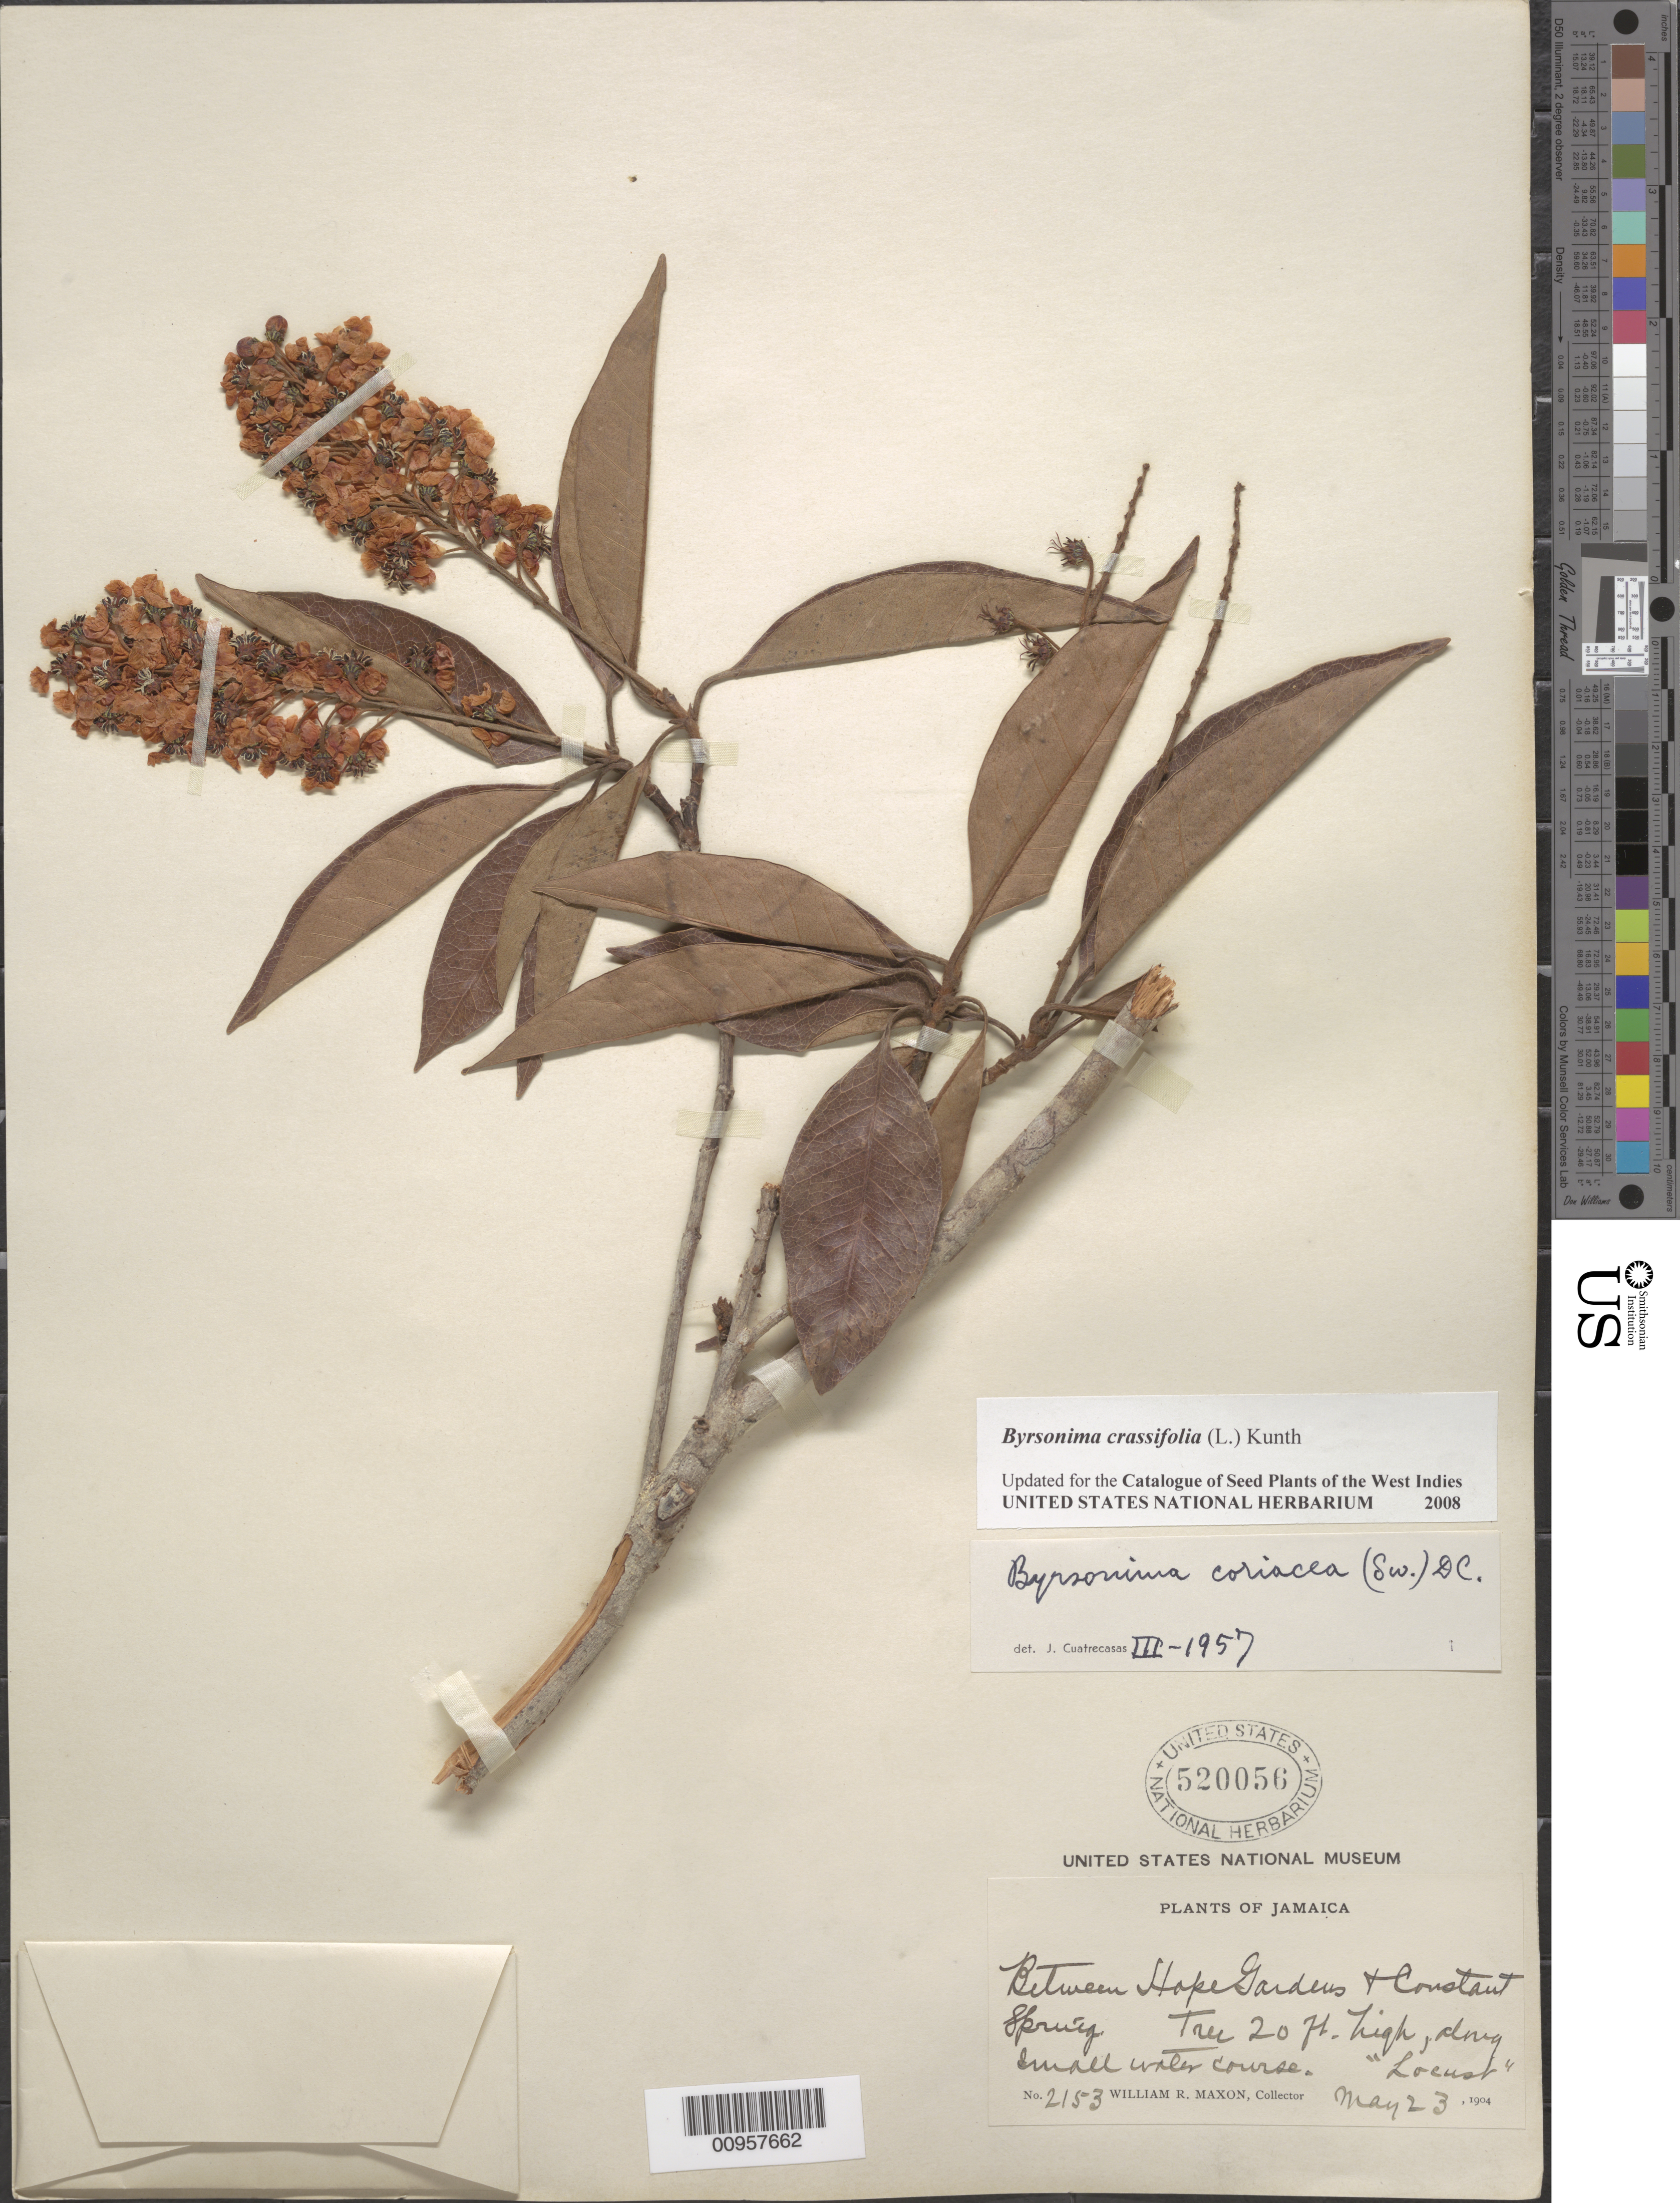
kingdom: Plantae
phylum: Tracheophyta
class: Magnoliopsida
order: Malpighiales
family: Malpighiaceae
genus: Byrsonima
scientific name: Byrsonima crassifolia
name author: (L.) Kunth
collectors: W. R. Maxon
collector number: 2153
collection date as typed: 23 May 1904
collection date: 1904-05-23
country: Jamaica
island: Jamaica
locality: Between Hope Gardens and Constant Spring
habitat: Along small water course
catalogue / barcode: US 520056